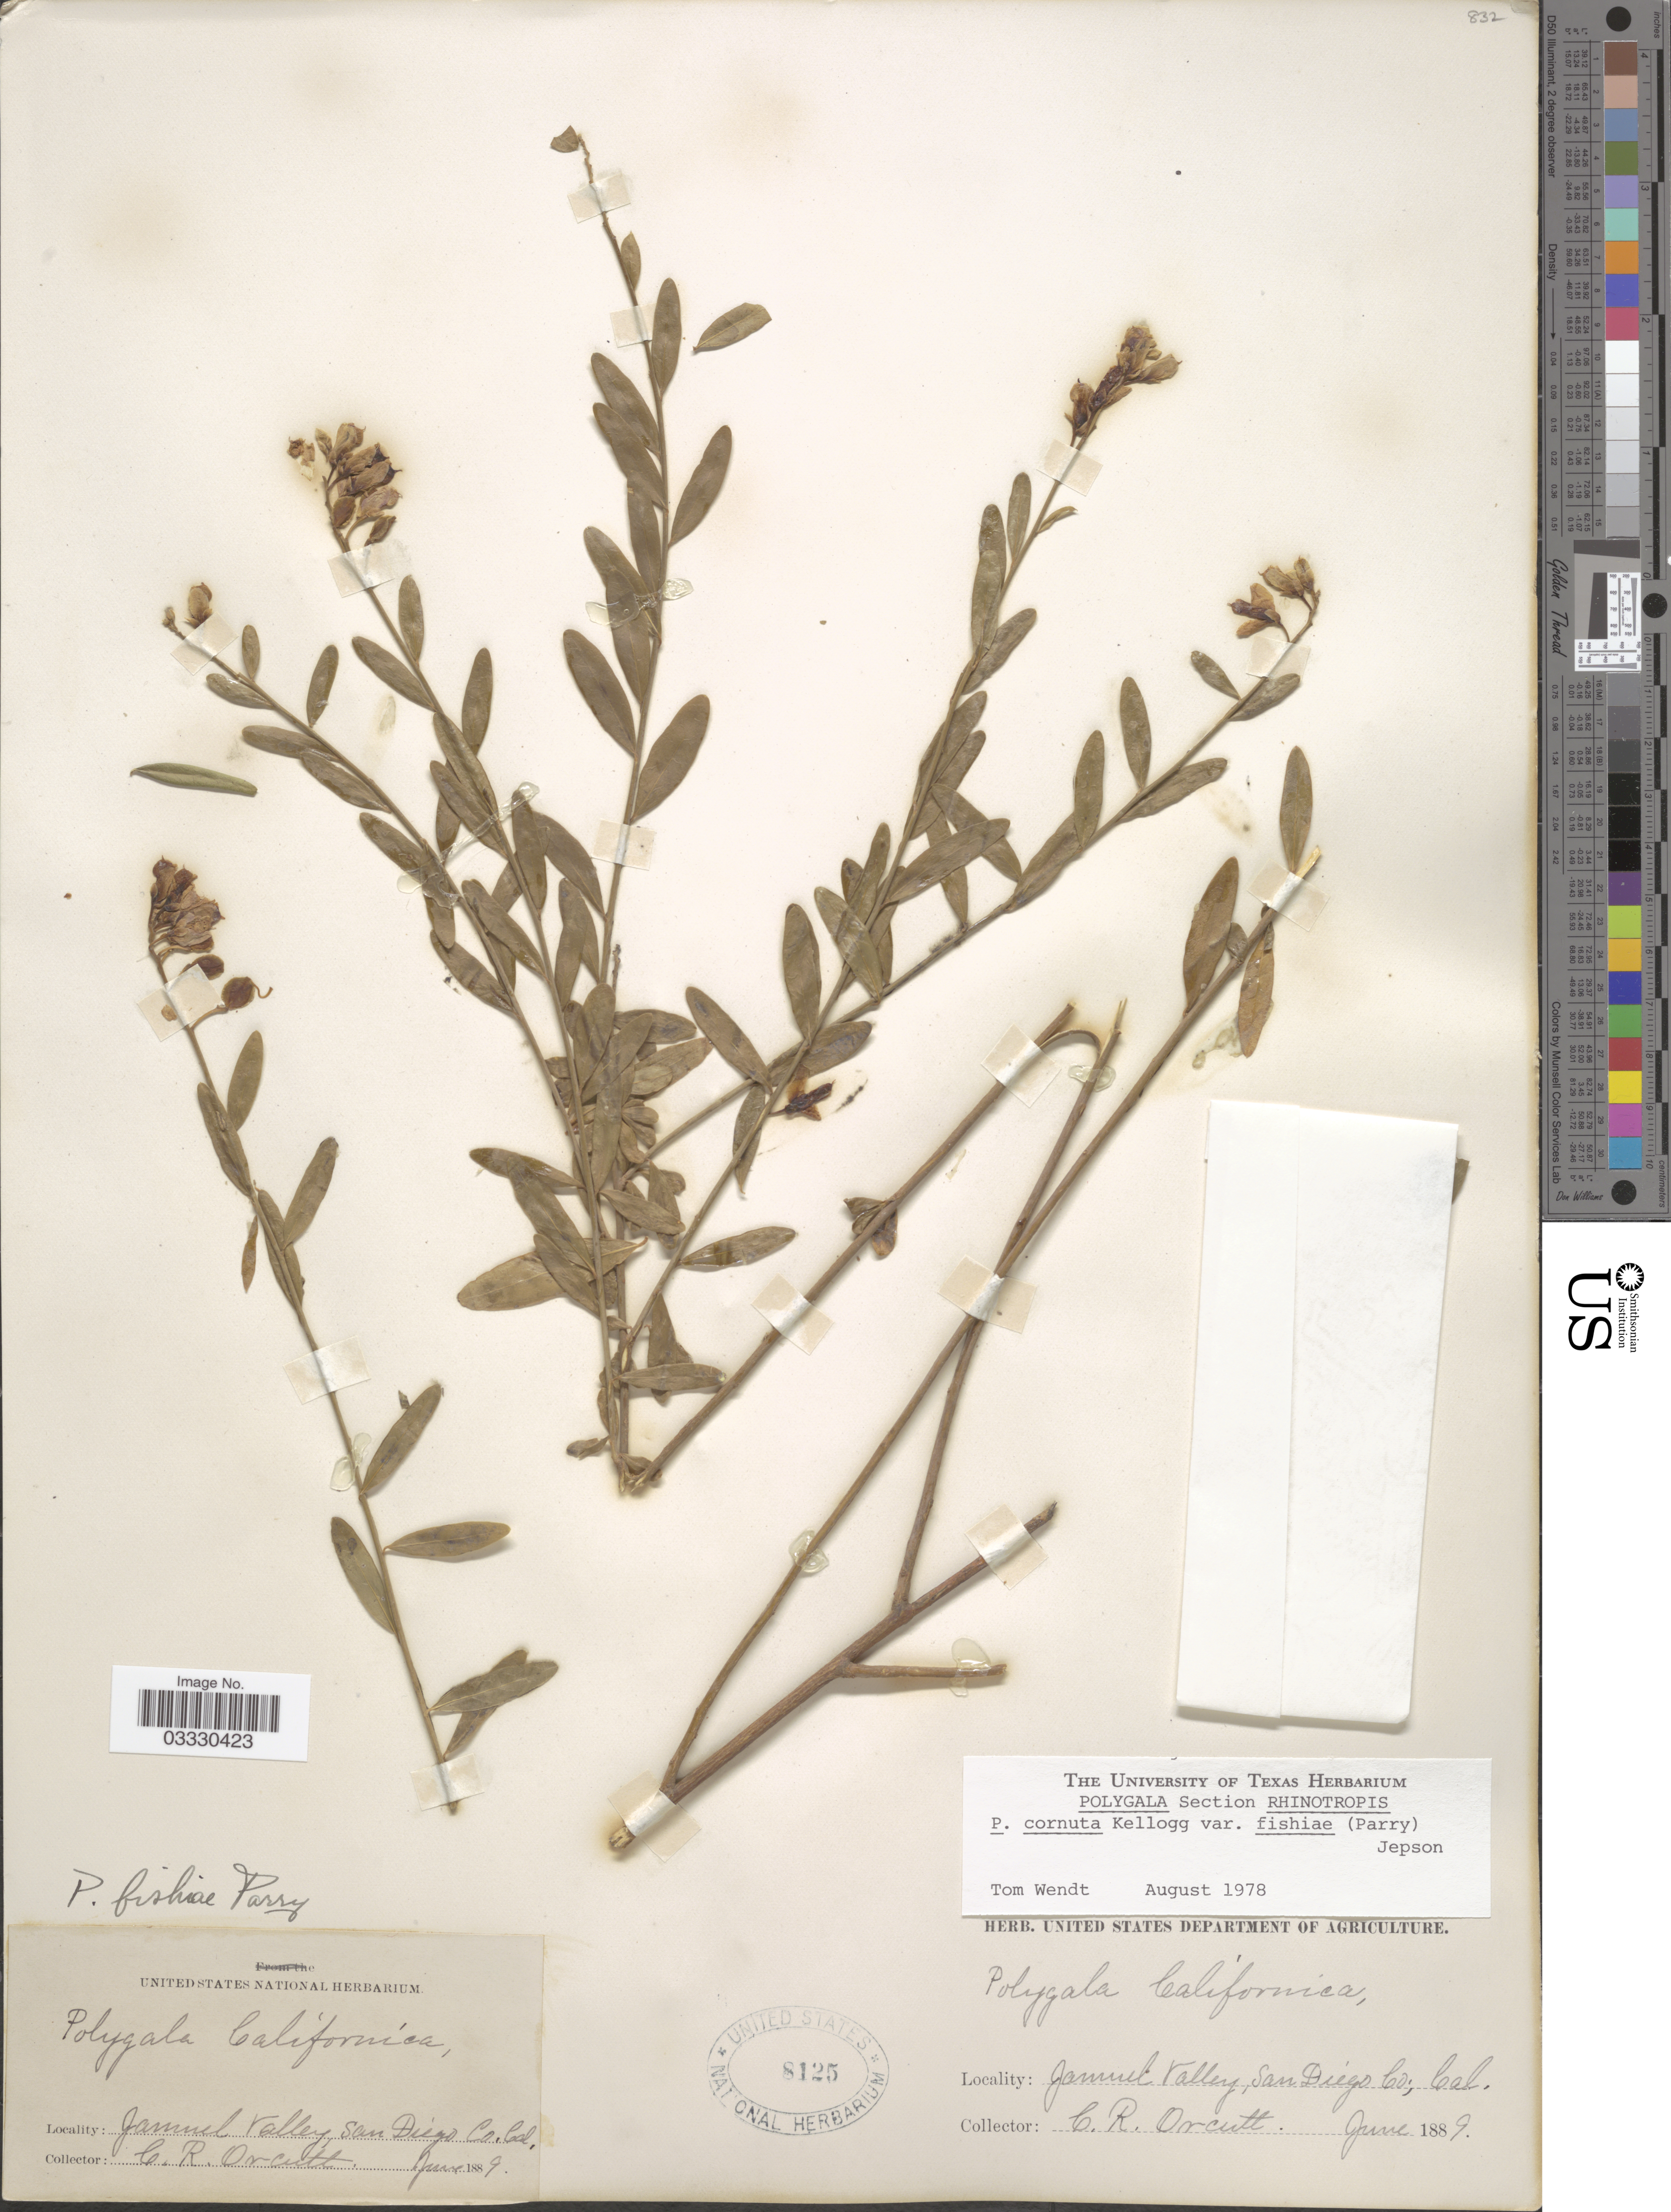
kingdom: Plantae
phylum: Tracheophyta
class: Magnoliopsida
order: Fabales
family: Polygalaceae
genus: Rhinotropis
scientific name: Rhinotropis cornuta var. fishiae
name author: (Parry) J.R. Abbott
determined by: Strong, Mark T., (BOT), Smithsonian Institution - National Museum of Natural History (UNITED STATES)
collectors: C. R. Orcutt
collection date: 1889-06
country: United States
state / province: California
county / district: San Diego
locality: Jamuel Valley, San Diego Co.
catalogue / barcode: US 8125